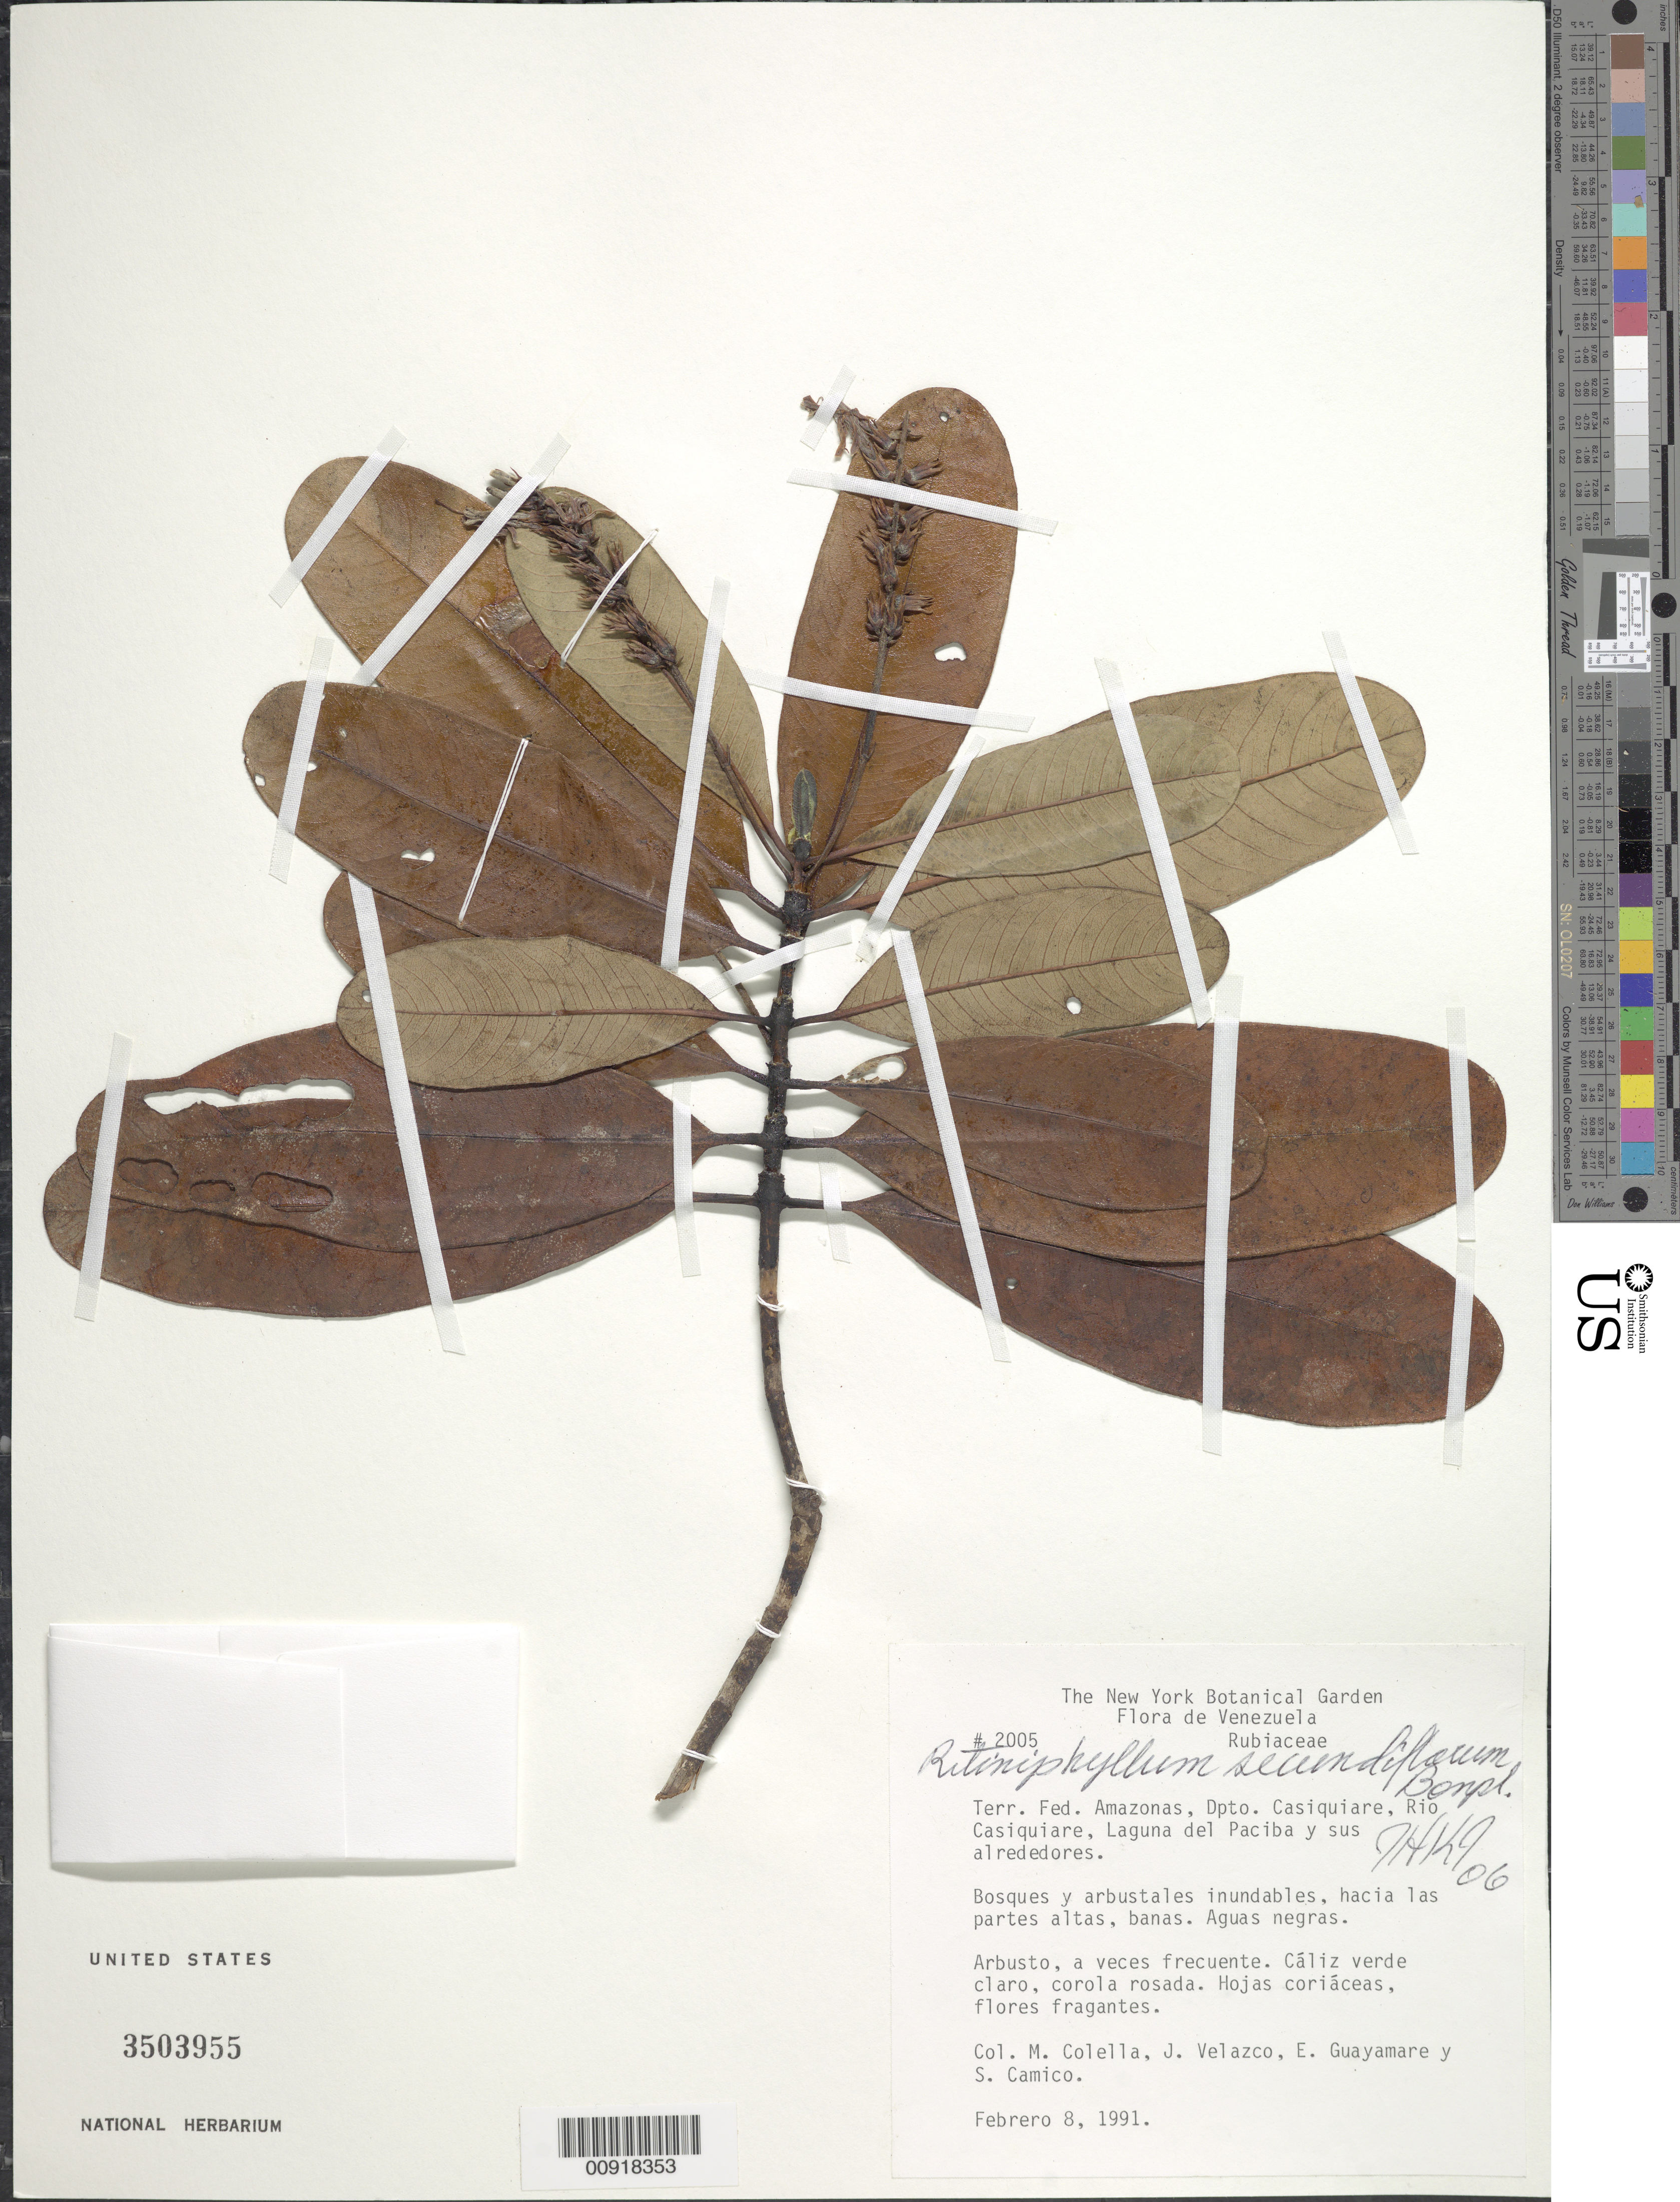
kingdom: Plantae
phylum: Tracheophyta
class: Magnoliopsida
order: Gentianales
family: Rubiaceae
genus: Retiniphyllum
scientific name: Retiniphyllum secundiflorum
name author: Bonpl.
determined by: Kirkbride, J. H.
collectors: M. Colella, J. Velazco, E. Guayamare & S. Camico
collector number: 2005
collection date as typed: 8-Feb-91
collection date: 1991-02-08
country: Venezuela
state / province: Amazonas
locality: Dpto. Casiquiare, Río Casiquiare, Laguna del Paciba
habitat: Bosques y arbustales inundables, hacia las partes altas, banas; aguas negras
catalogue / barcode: US 3503955